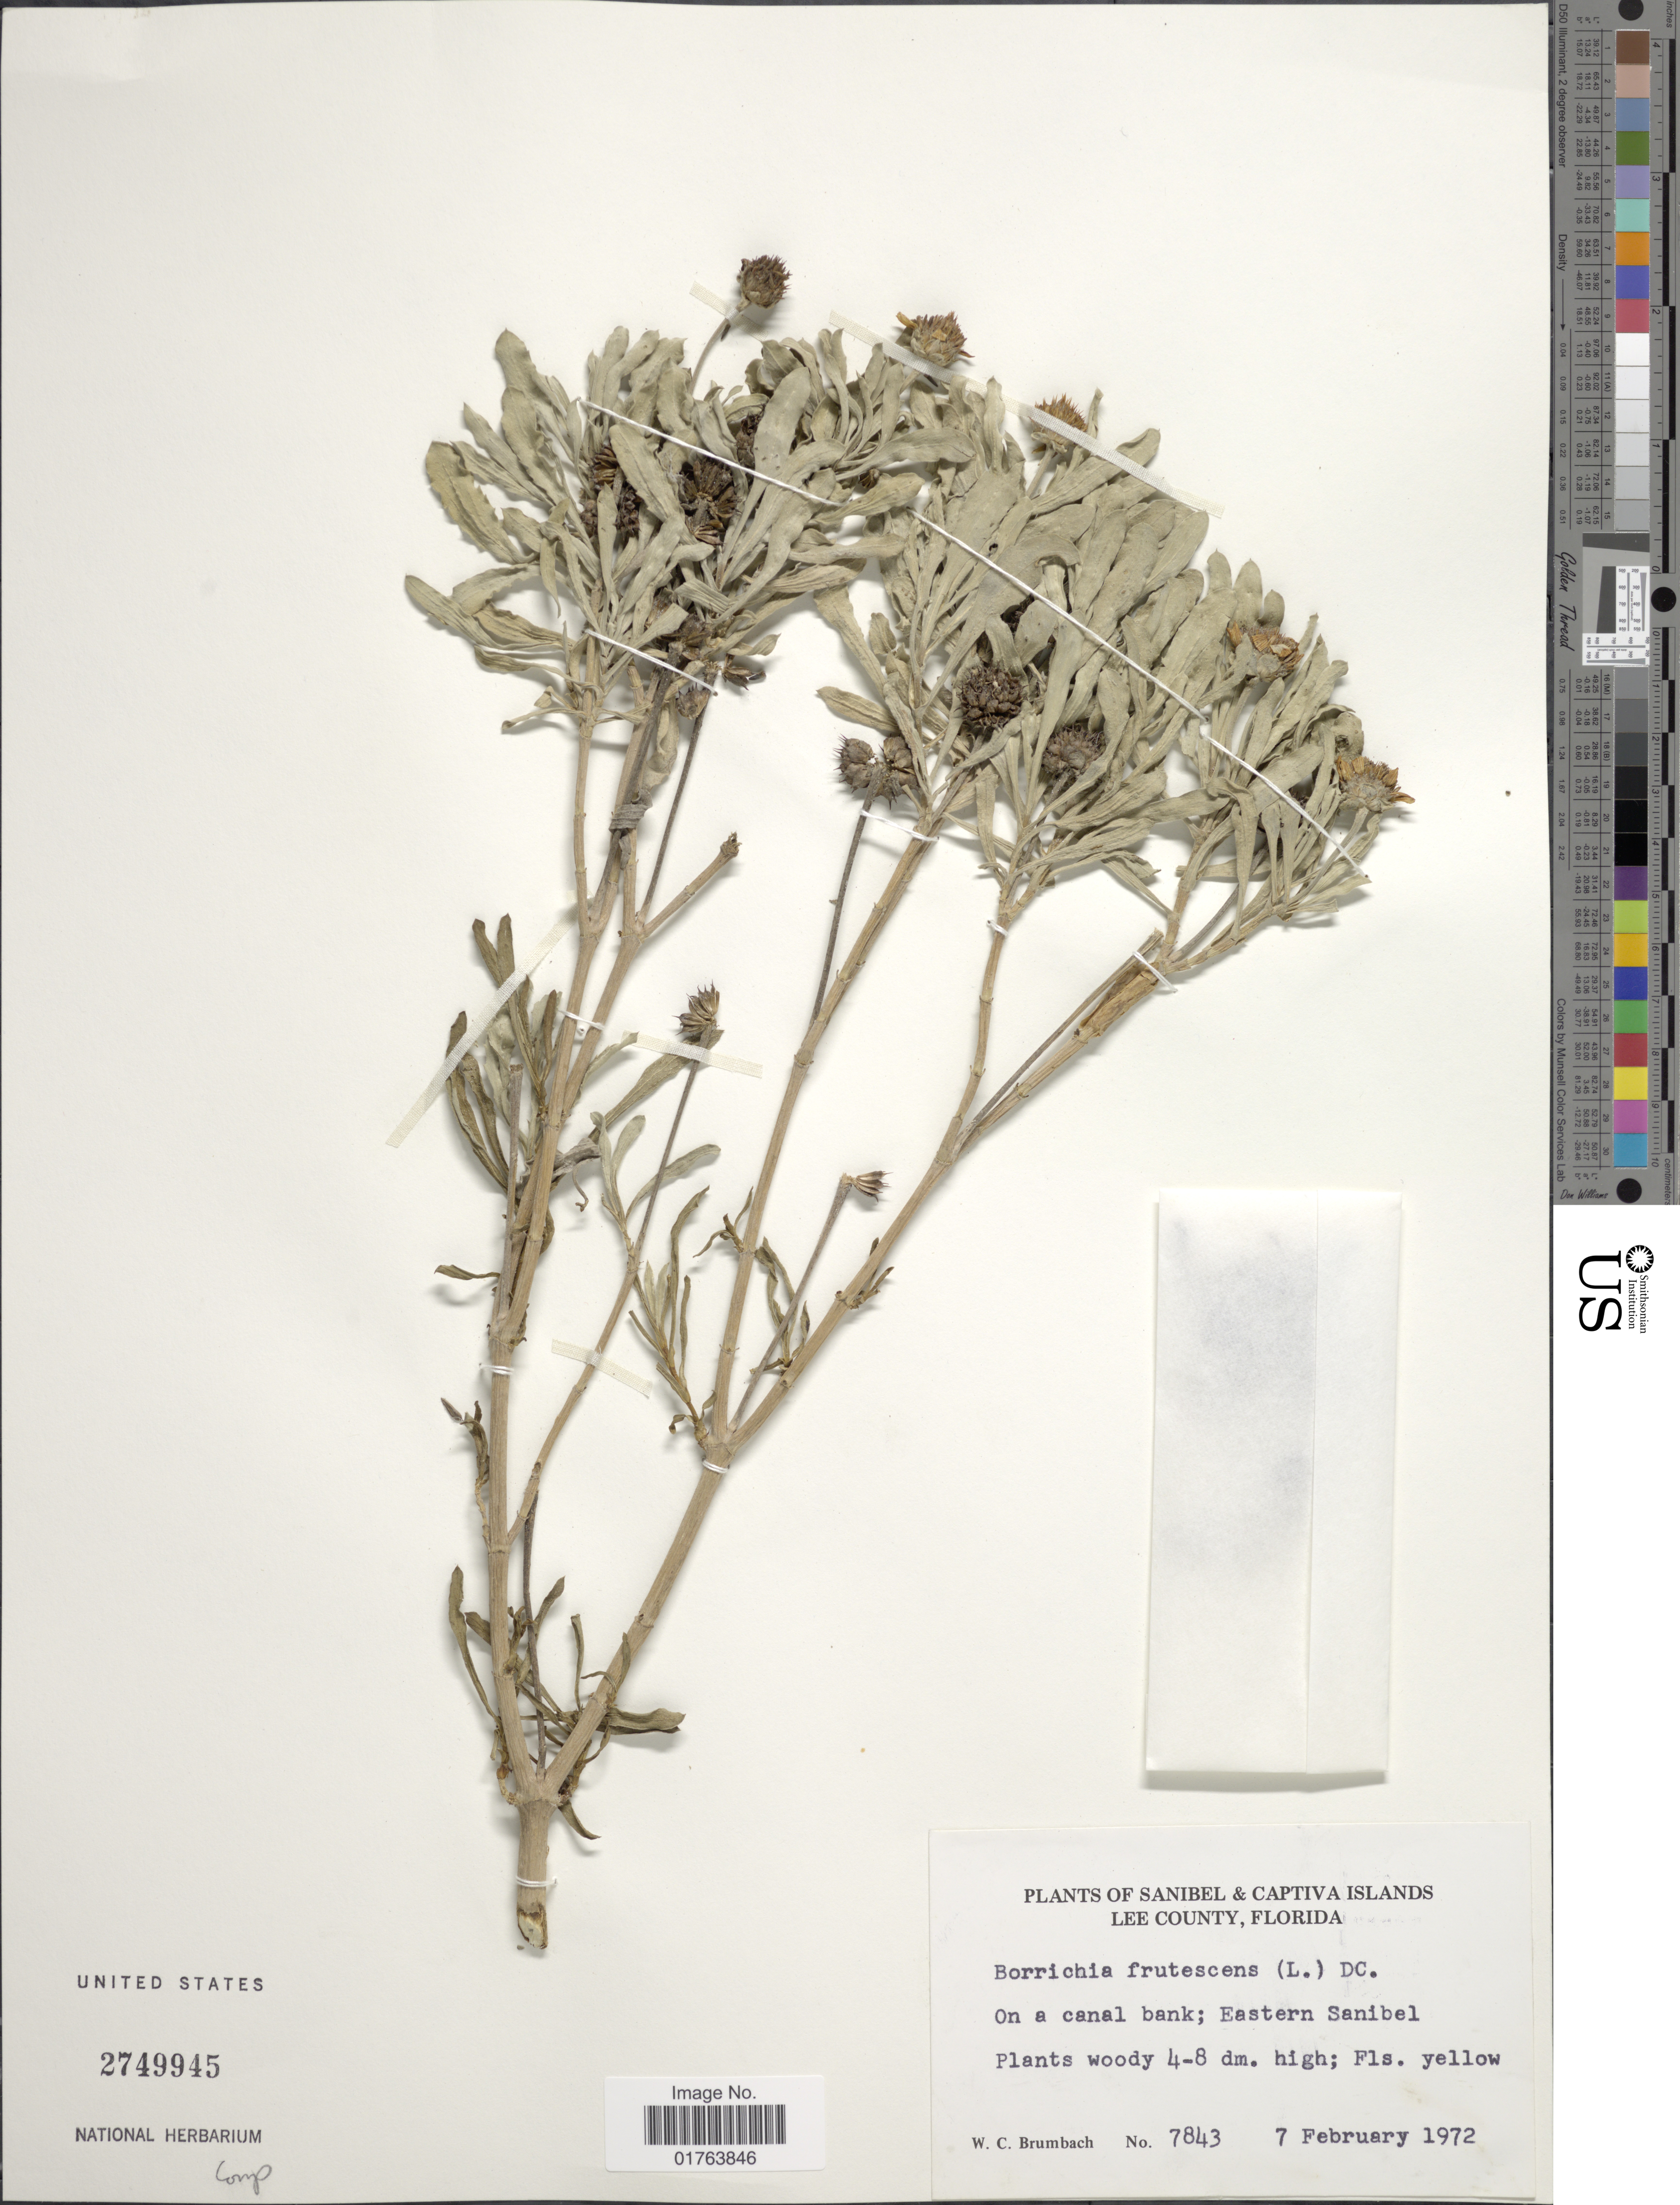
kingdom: Plantae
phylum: Tracheophyta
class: Magnoliopsida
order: Asterales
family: Asteraceae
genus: Borrichia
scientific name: Borrichia frutescens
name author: (L.) DC.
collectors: W. C. Brumbach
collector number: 7843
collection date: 1972-02-07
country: United States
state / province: Florida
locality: Sanibel & Captiva Islands, Lee County, Eastern Sanibel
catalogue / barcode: US 2749945